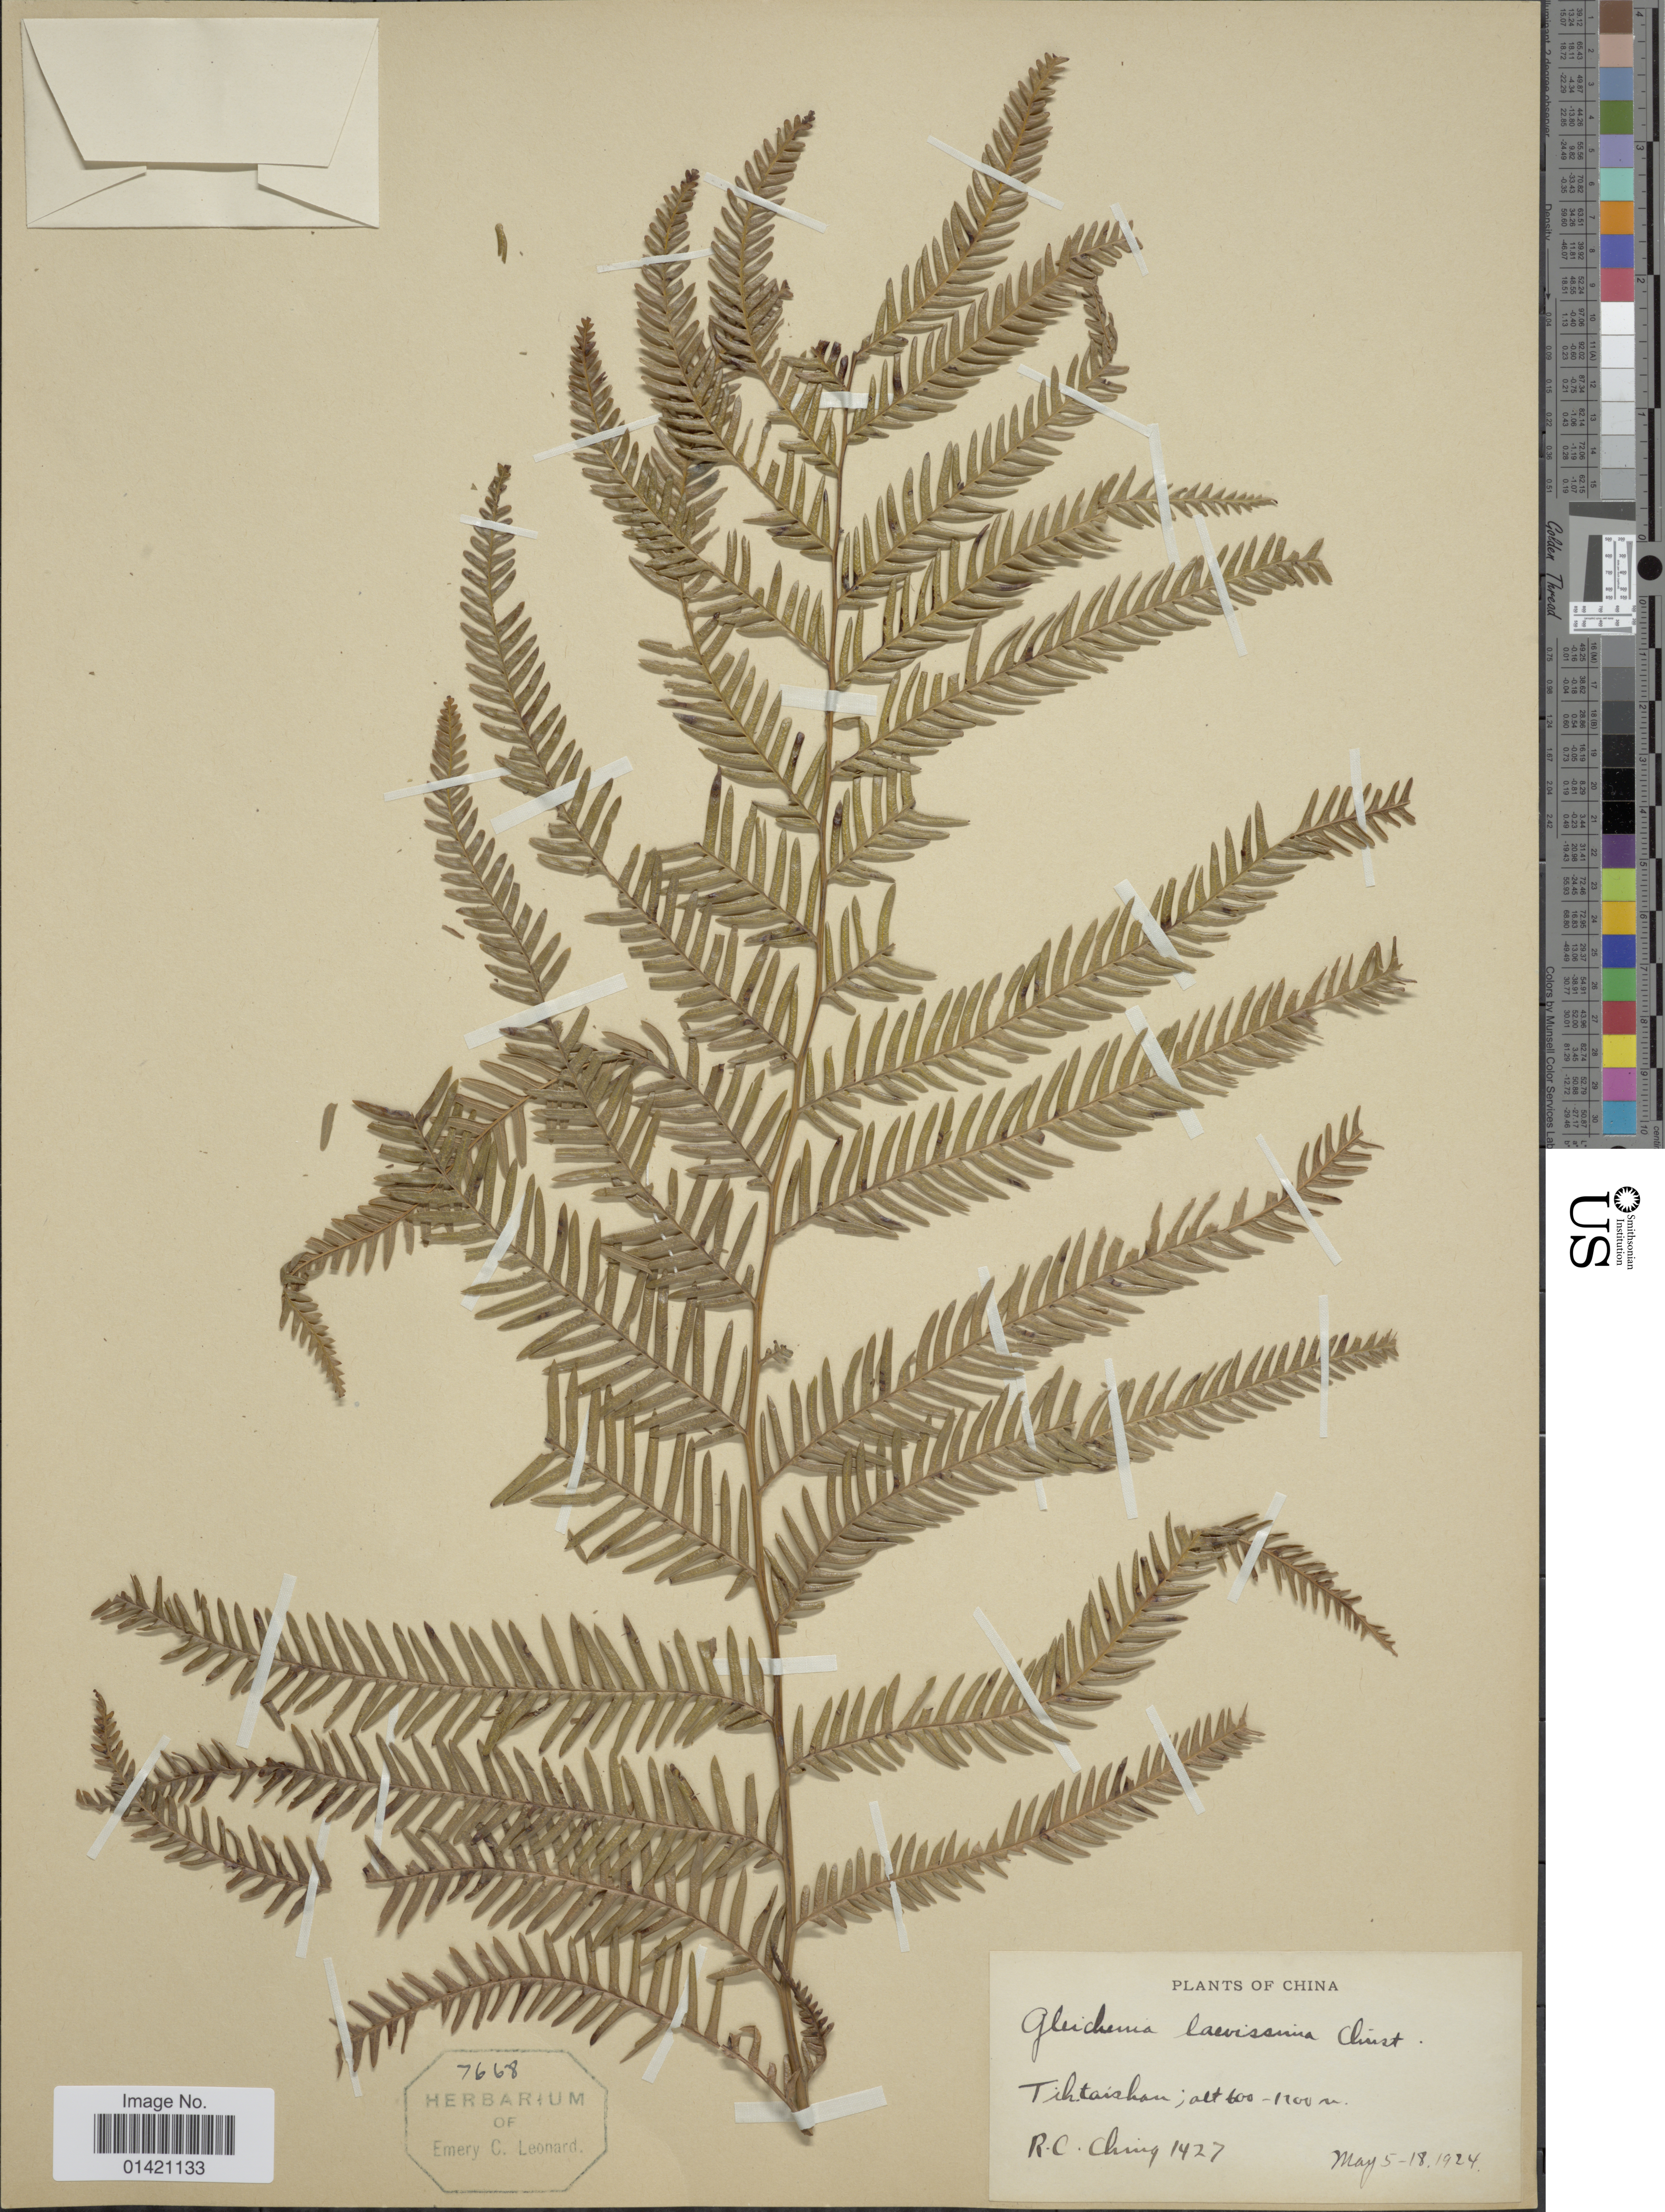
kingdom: Plantae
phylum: Tracheophyta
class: Polypodiopsida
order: Gleicheniales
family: Gleicheniaceae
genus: Diplopterygium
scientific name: Diplopterygium laevissimum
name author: (Christ) Nakai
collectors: R. C. Ching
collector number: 1427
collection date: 1924-05-05/1924-05-18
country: China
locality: Tihtaishan.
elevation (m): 600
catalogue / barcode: US 7668